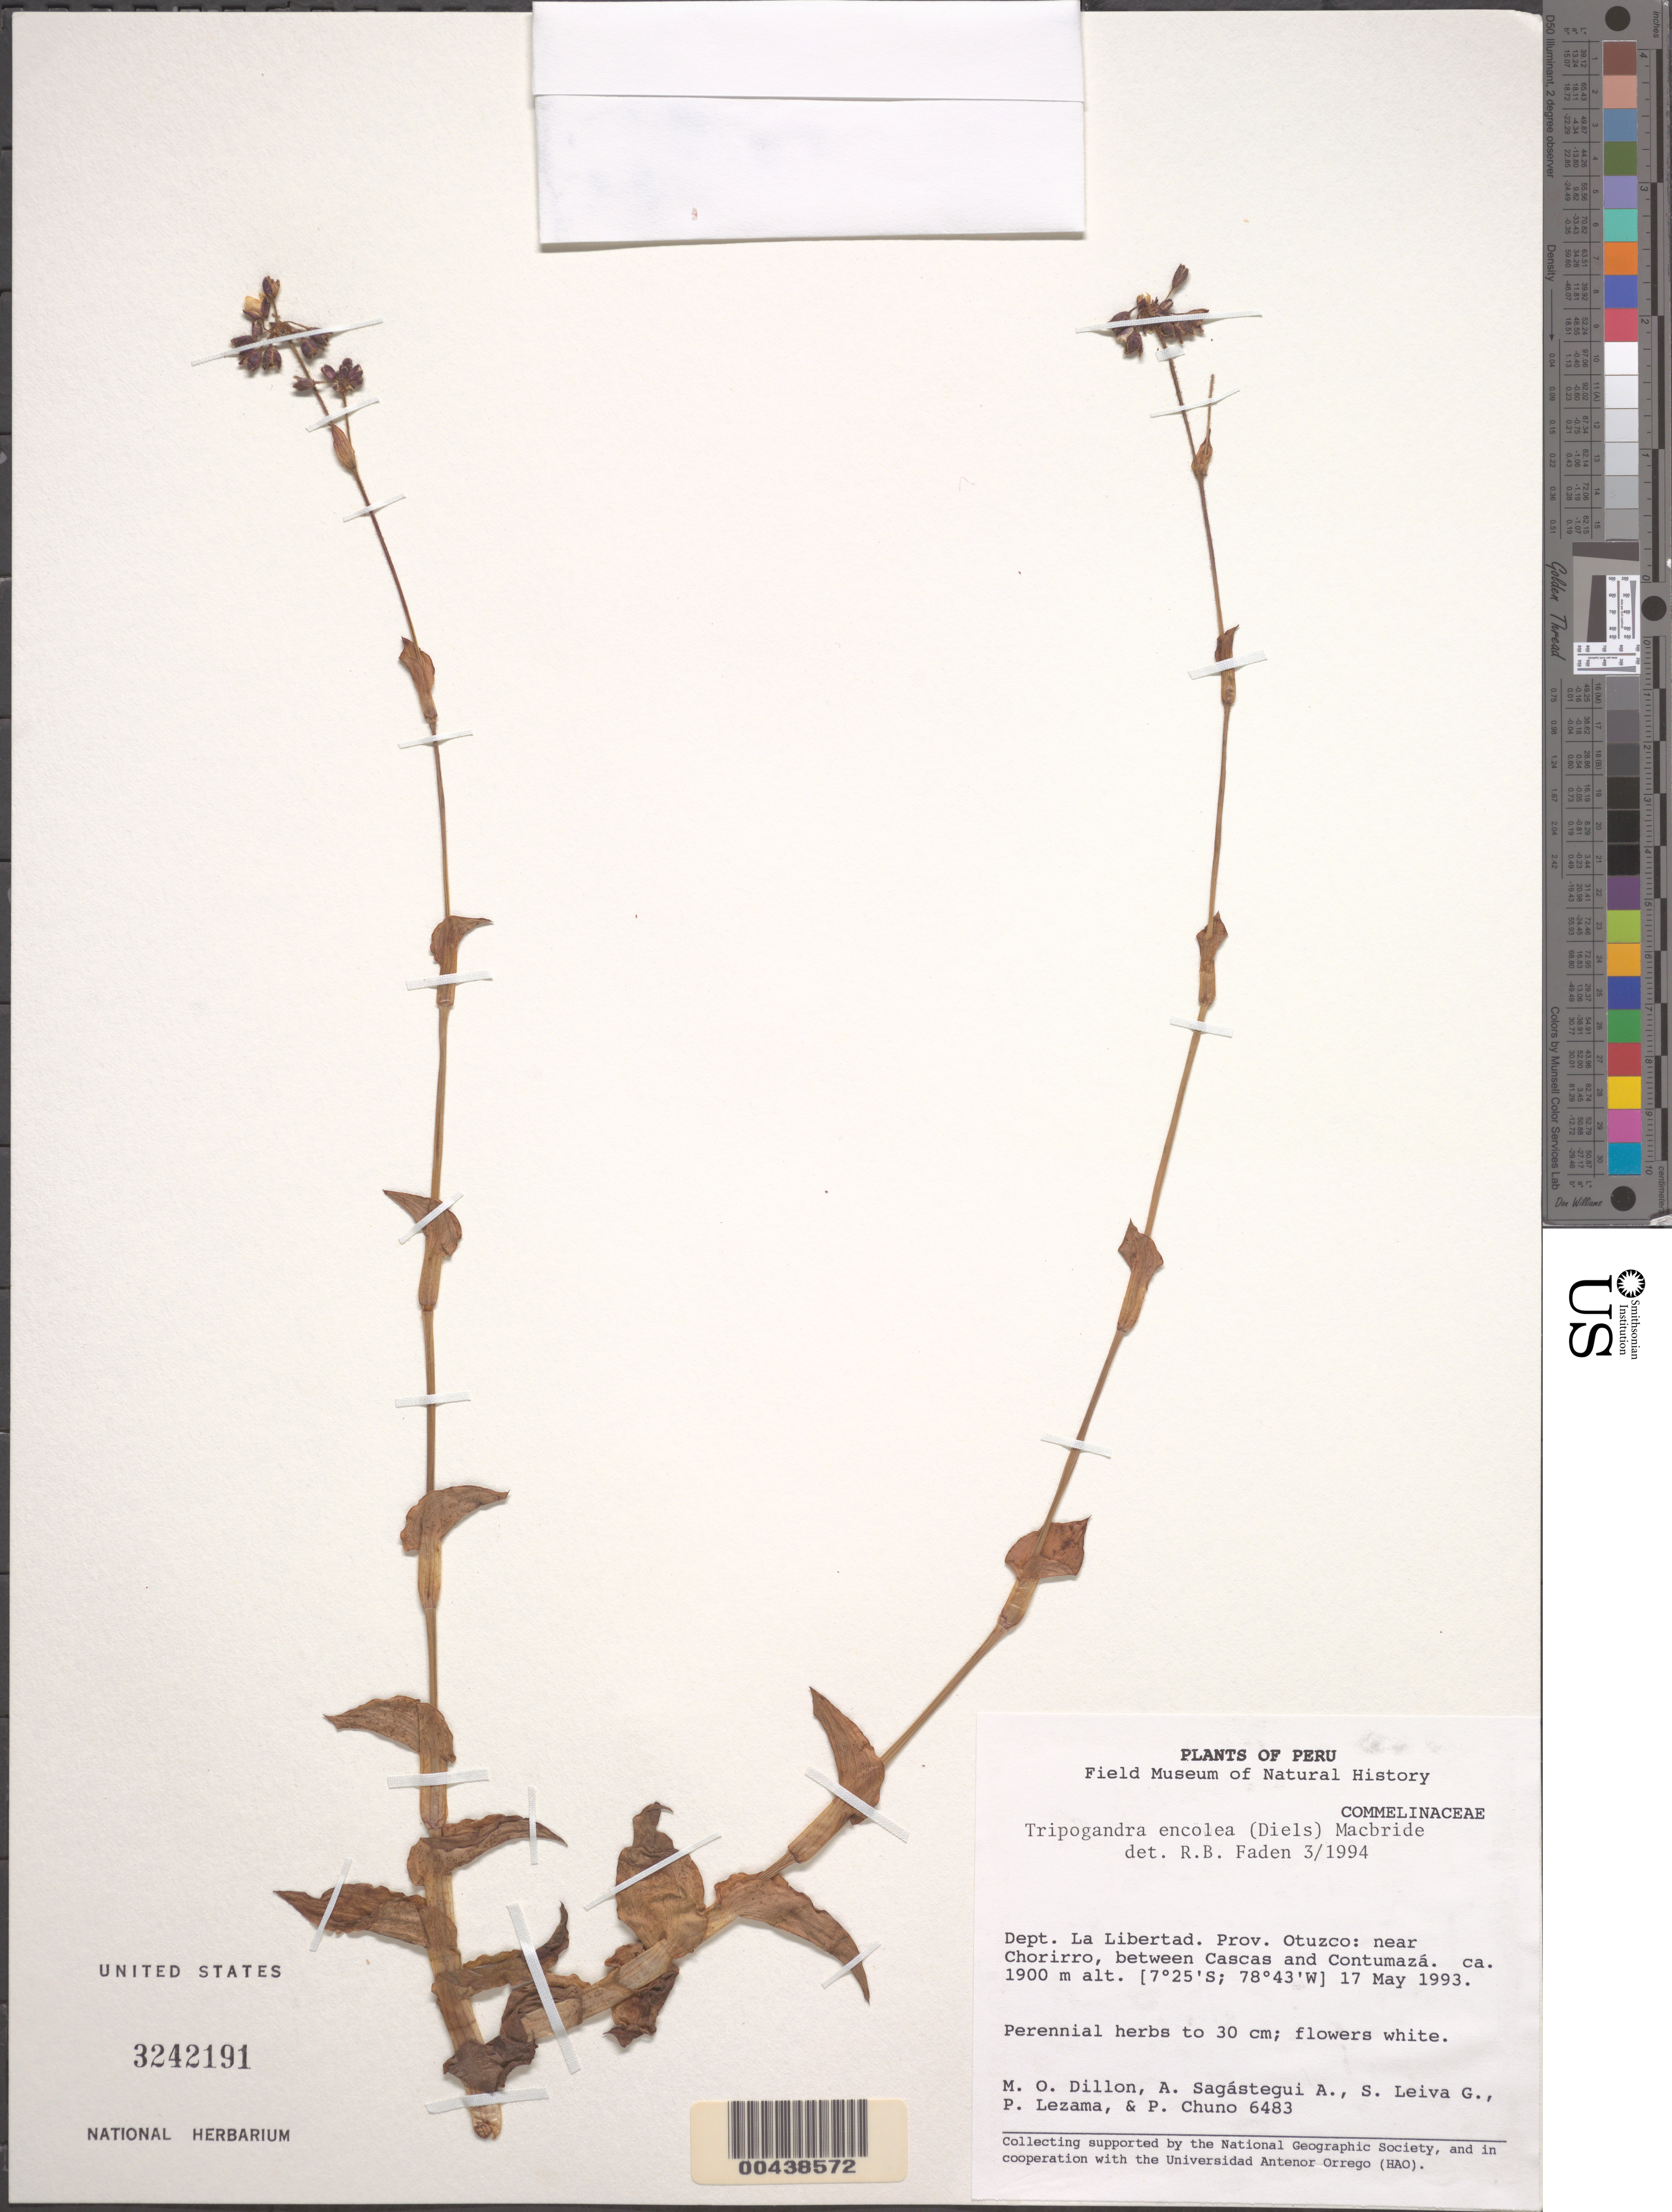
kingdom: Plantae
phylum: Tracheophyta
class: Liliopsida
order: Commelinales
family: Commelinaceae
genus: Tripogandra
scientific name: Tripogandra encolea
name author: (Diels) J.F. Macbr.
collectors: M. O. Dillon, A. Sagástegui A., S. Leiva G., P. Lezama A. & P. Chuno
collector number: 6483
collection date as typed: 17 May 1993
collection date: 1993-05-17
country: Peru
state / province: La Libertad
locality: Otuzco near chorirro, between cascas and contumaza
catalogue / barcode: US 3242191